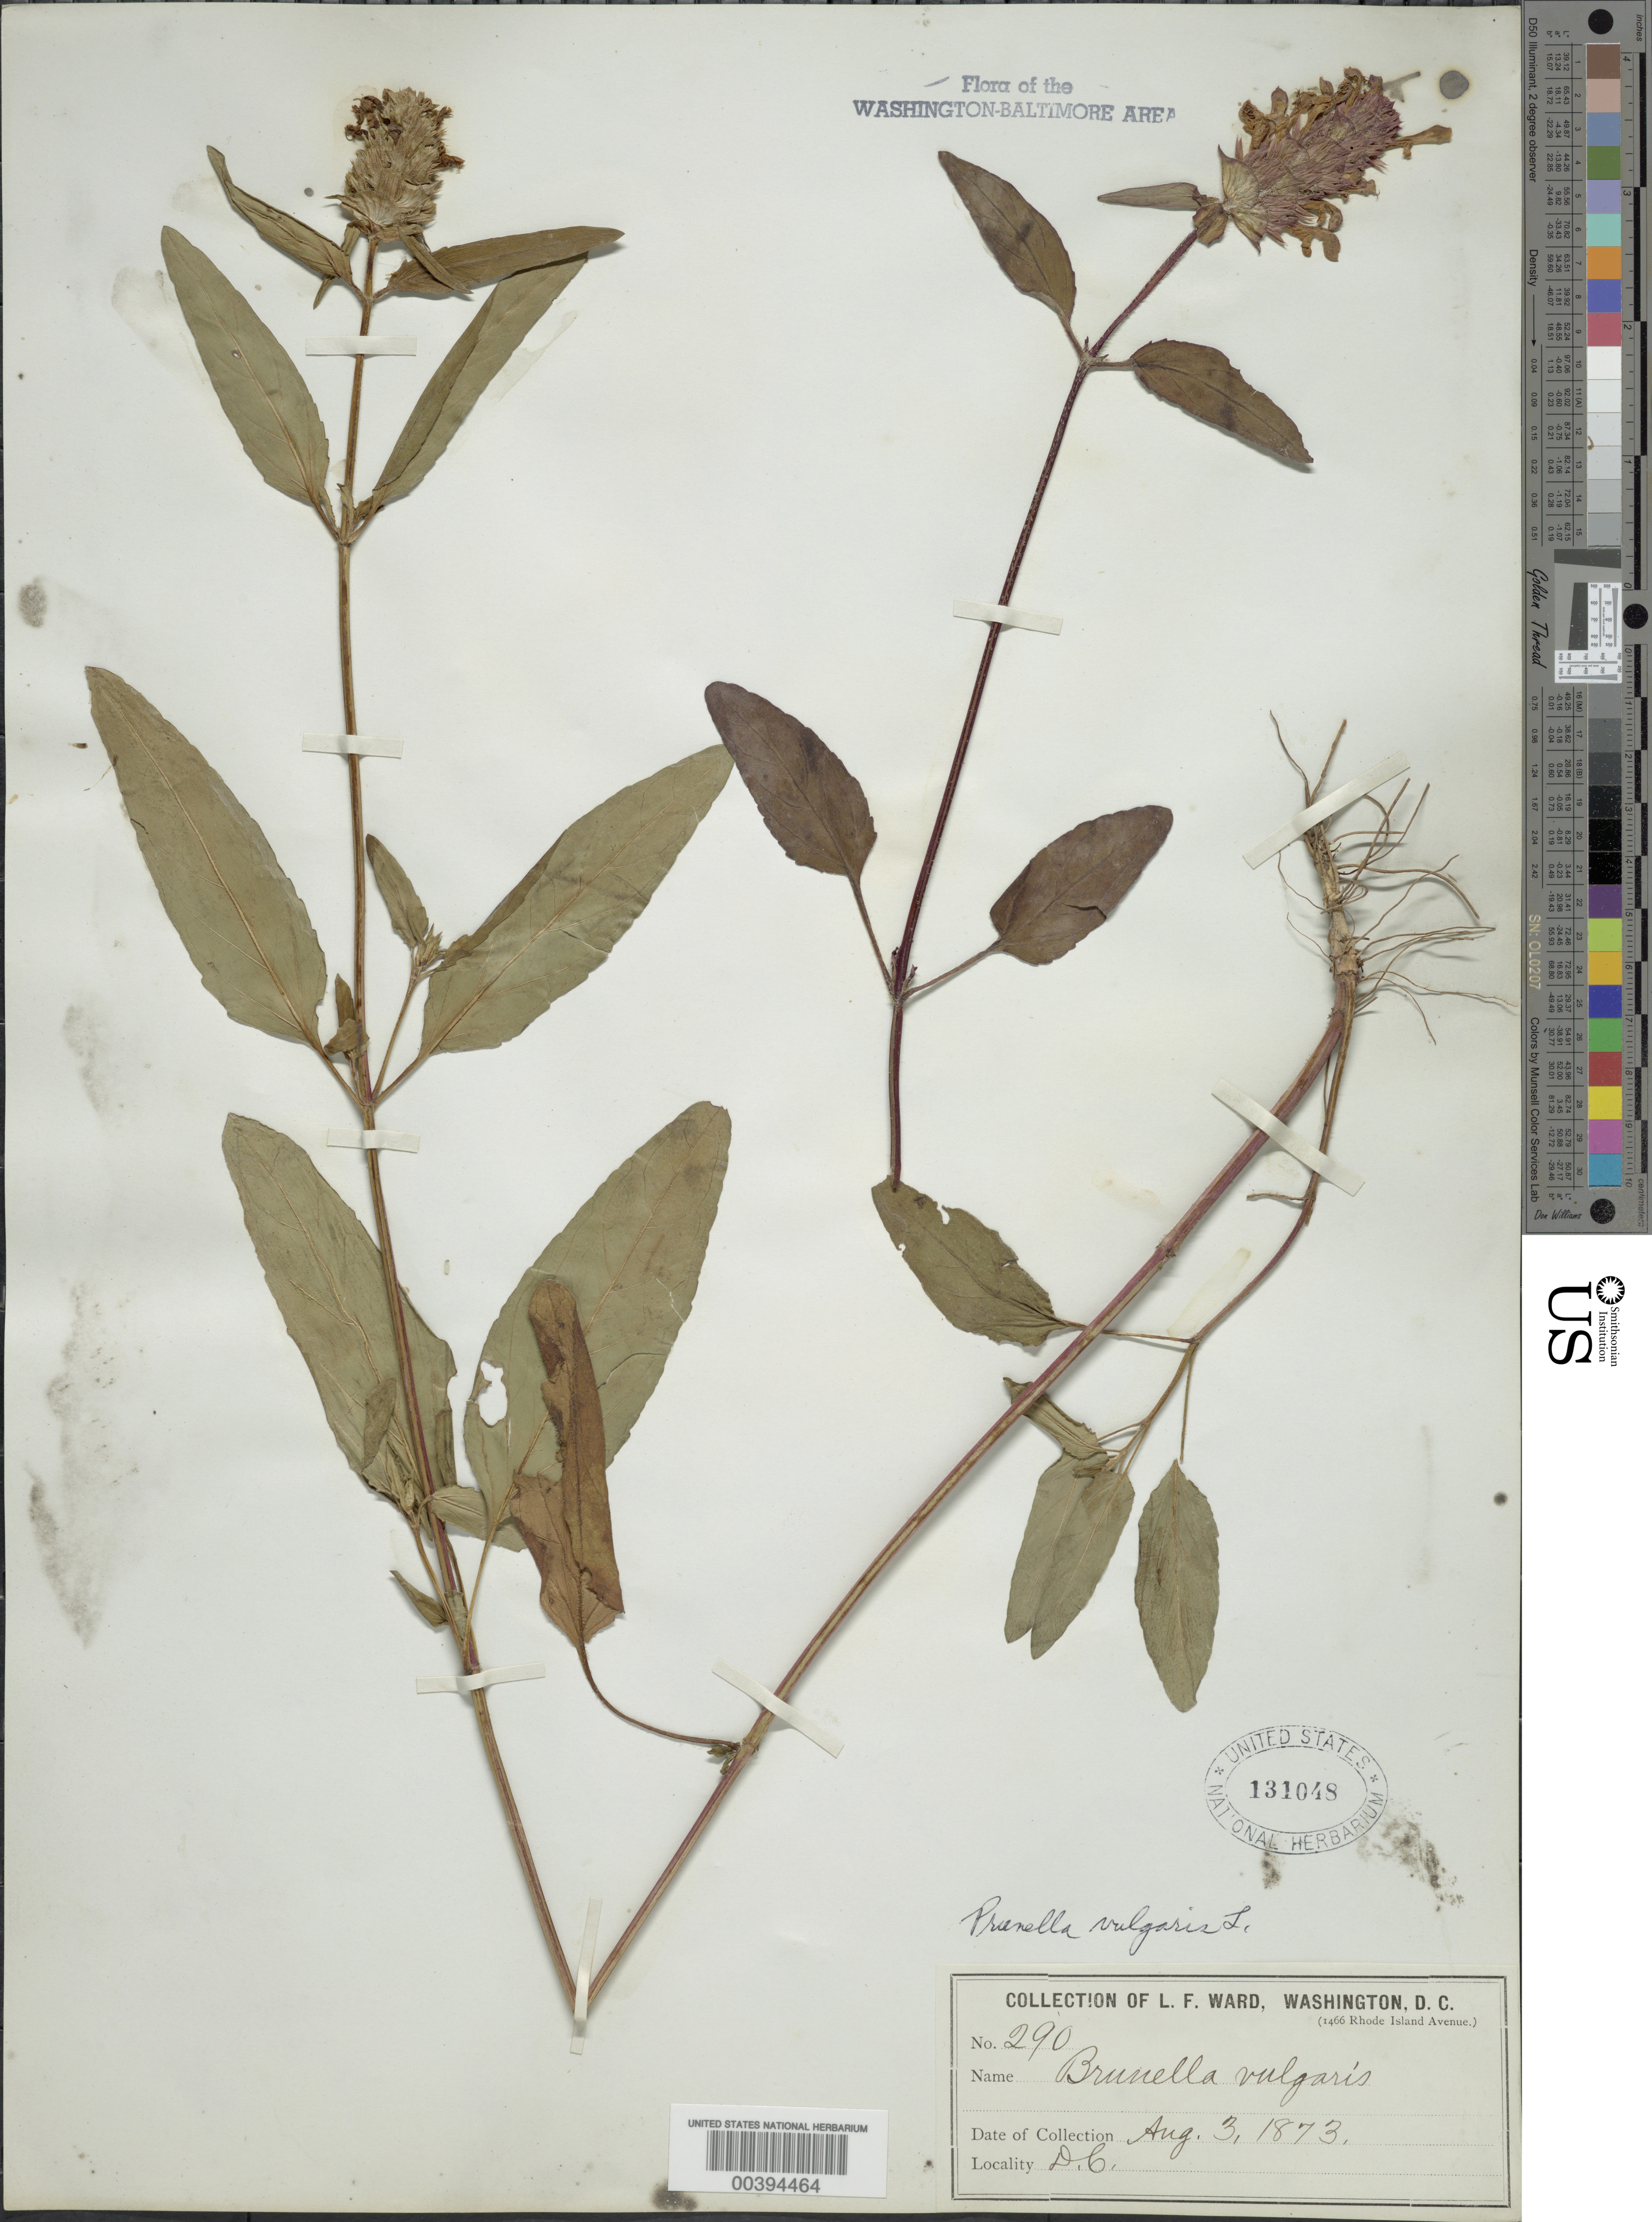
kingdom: Plantae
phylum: Tracheophyta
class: Magnoliopsida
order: Lamiales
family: Lamiaceae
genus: Prunella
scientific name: Prunella vulgaris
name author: L.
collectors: L. F. Ward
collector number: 290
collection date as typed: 03 Aug 1873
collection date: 1873-08-03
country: United States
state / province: District of Columbia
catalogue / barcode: US 131048